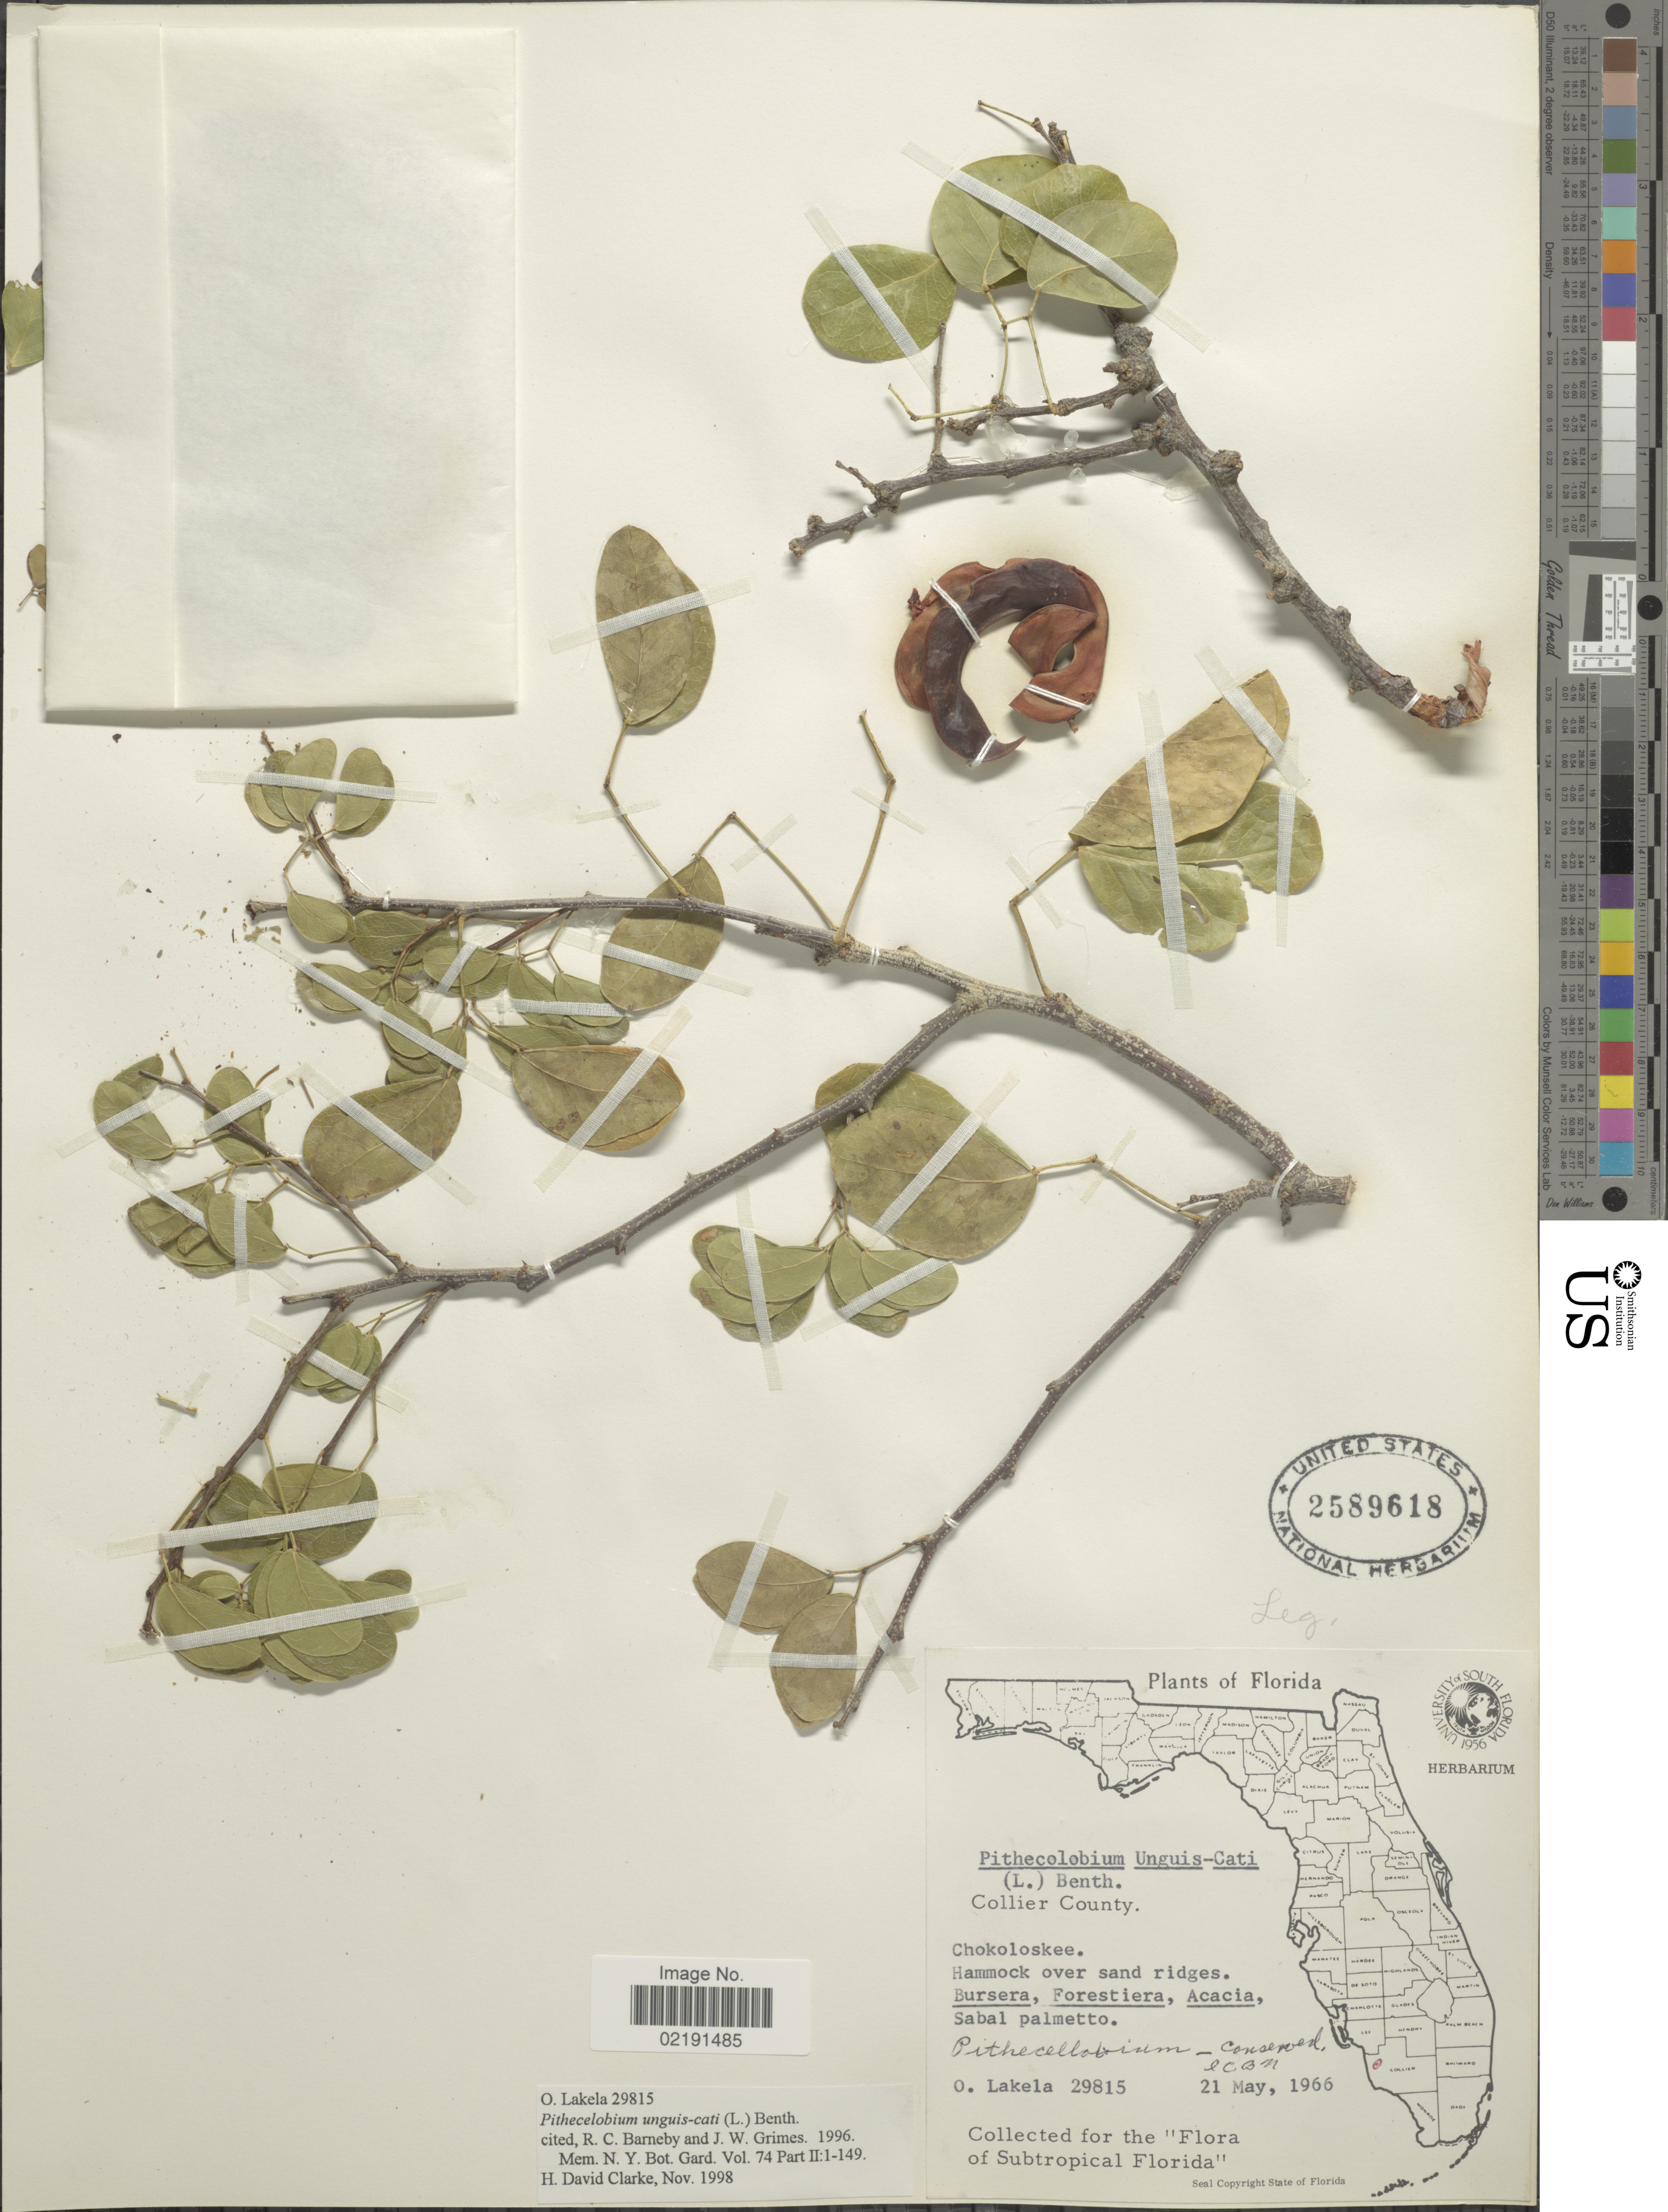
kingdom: Plantae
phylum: Tracheophyta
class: Magnoliopsida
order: Fabales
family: Fabaceae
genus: Pithecellobium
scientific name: Pithecellobium unguis-cati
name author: (L.) Benth.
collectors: O. Lakela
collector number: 29815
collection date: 1966-05-21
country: United States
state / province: Florida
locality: Collier County. Chokoloskee. Hammock over sand ridges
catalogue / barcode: US 2589618